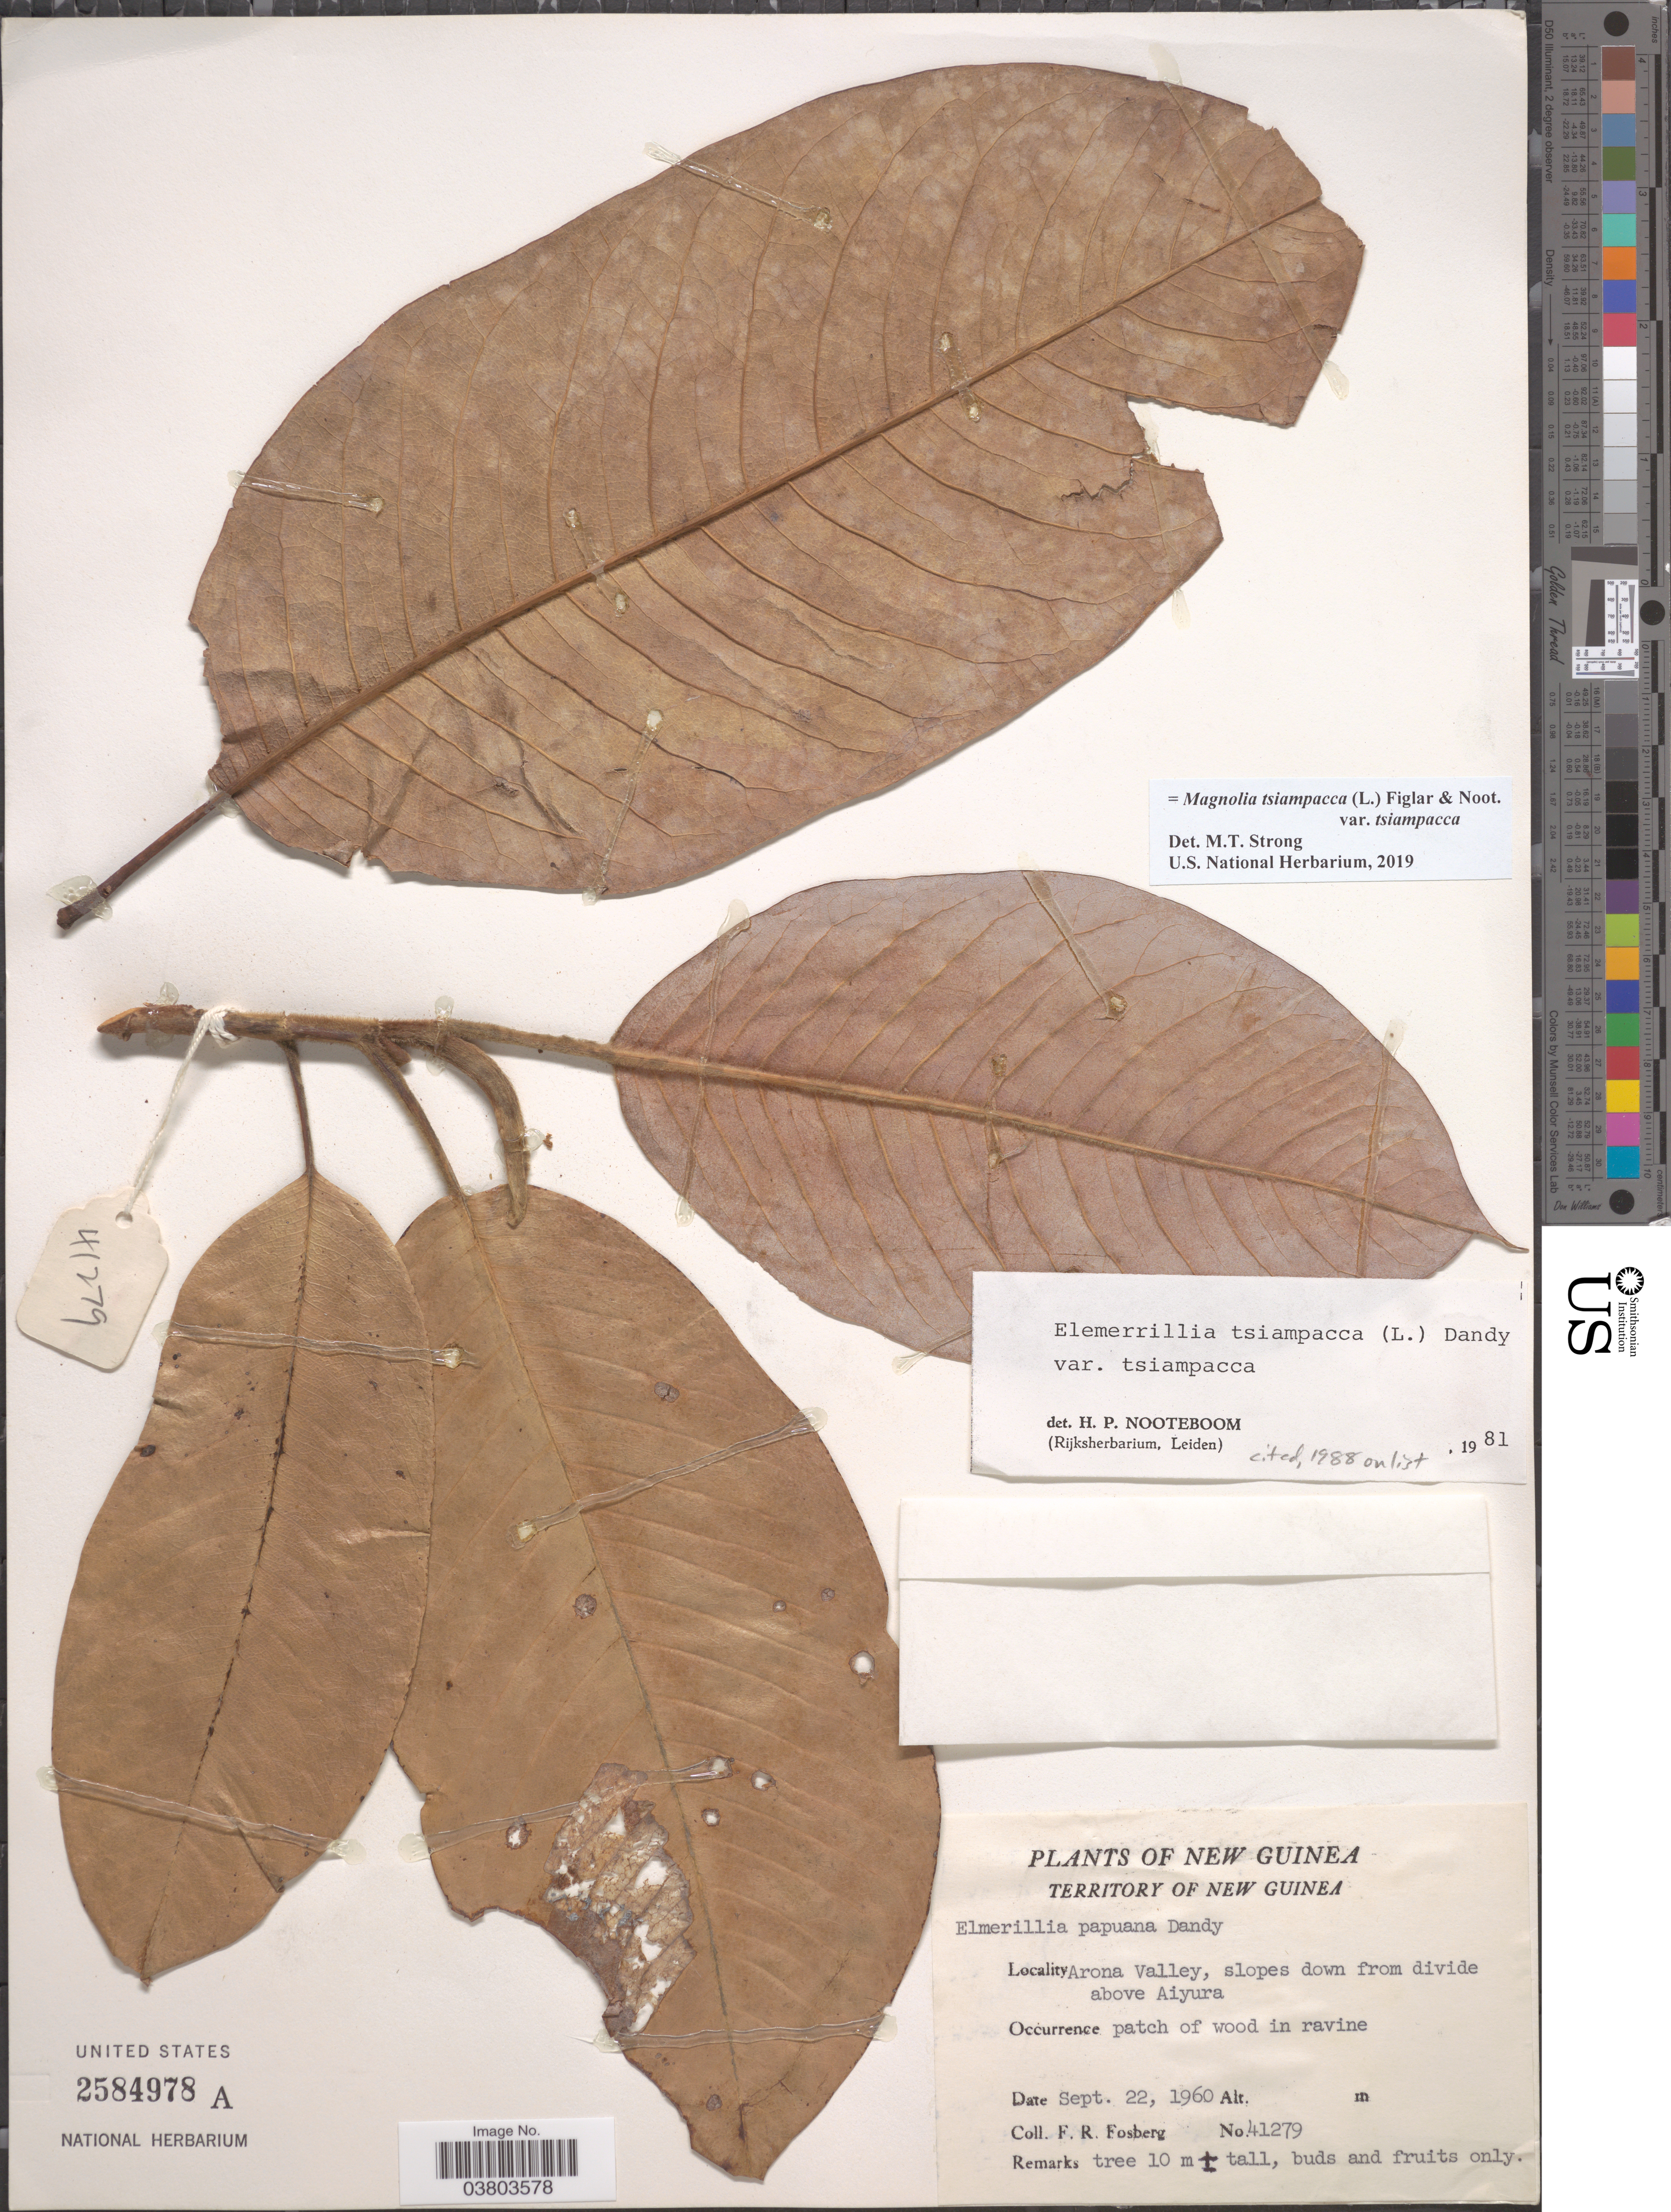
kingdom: Plantae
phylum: Tracheophyta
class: Magnoliopsida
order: Magnoliales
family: Magnoliaceae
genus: Magnolia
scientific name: Magnolia tsiampacca var. tsiampacca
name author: (L.) Figlar & Noot.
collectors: F. R. Fosberg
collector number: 41279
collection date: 1960-09-22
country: Papua New Guinea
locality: Territory of New Guinea. Arona Valley, slopes down from divide above Aiyura.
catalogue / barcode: US 2584978A